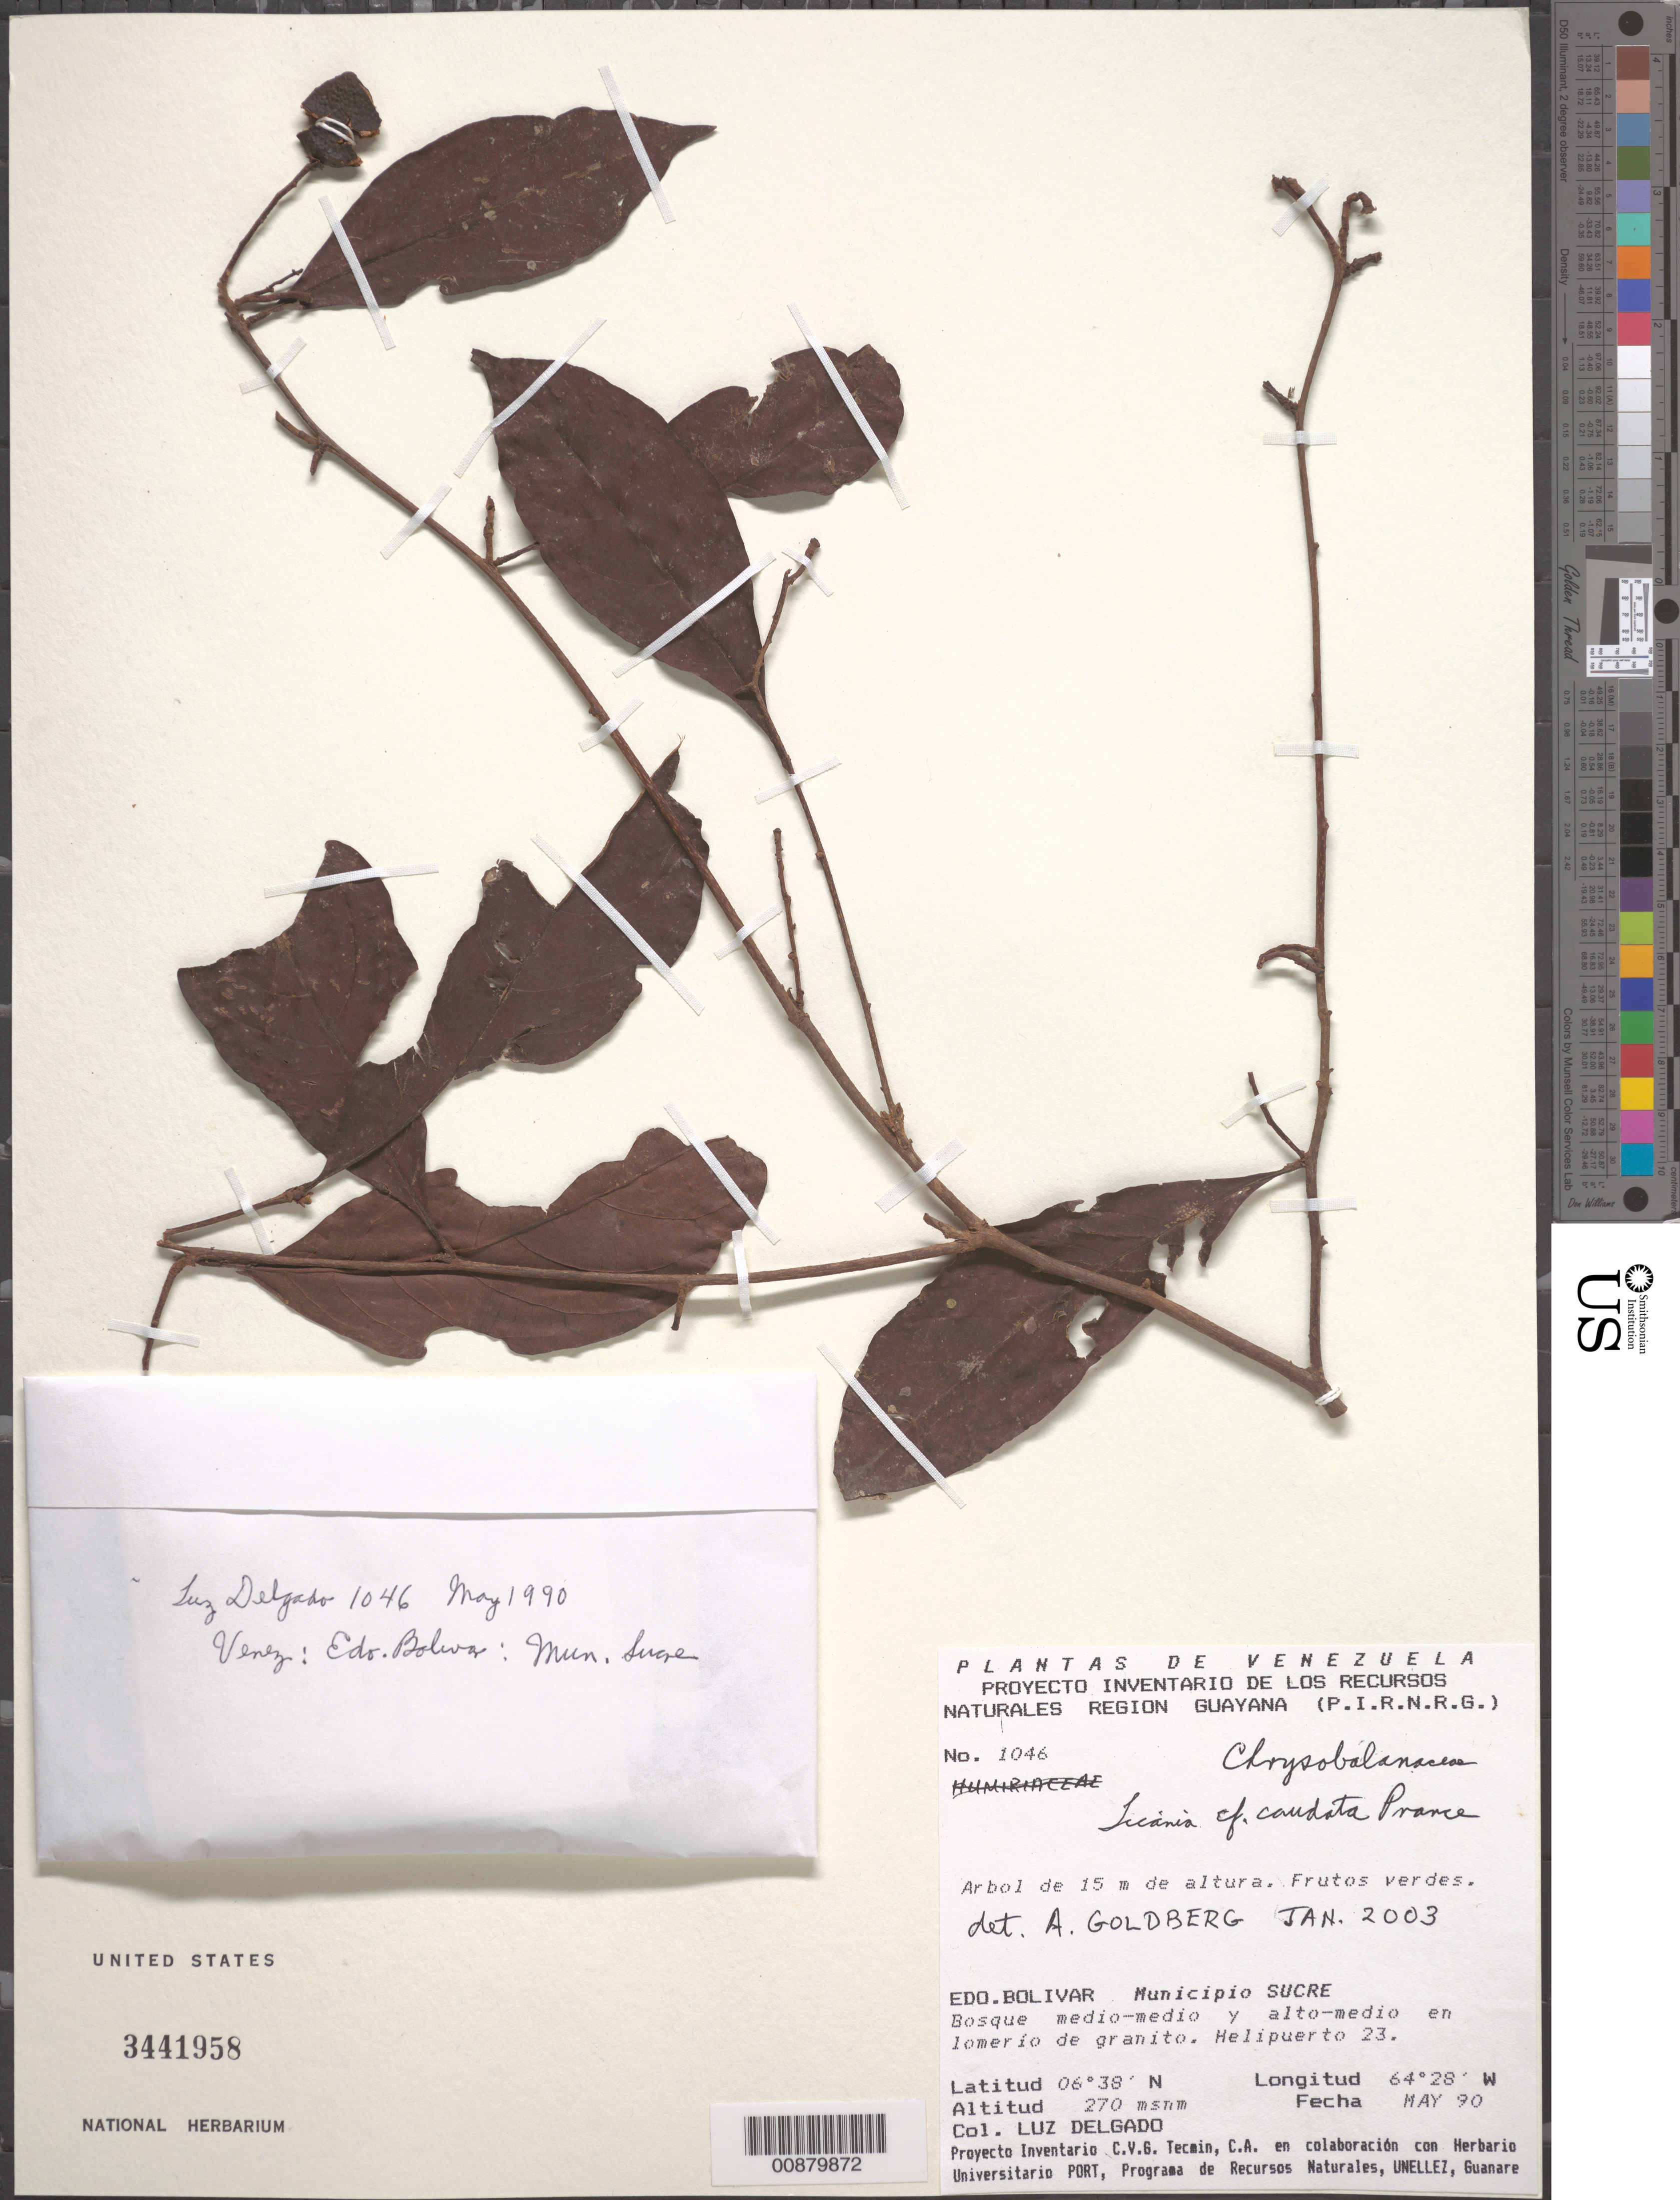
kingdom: Plantae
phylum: Tracheophyta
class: Magnoliopsida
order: Metteniusales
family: Metteniusaceae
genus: Dendrobangia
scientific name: Dendrobangia boliviana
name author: Rusby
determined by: Duno de Stefano, R.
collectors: L. Delgado V.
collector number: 1046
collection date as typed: May-90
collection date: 1990-05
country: Venezuela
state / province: Bolívar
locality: Mun. Sucre, Helipuerto 23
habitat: Alforamiento granitico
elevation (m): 270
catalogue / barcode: US 3441958